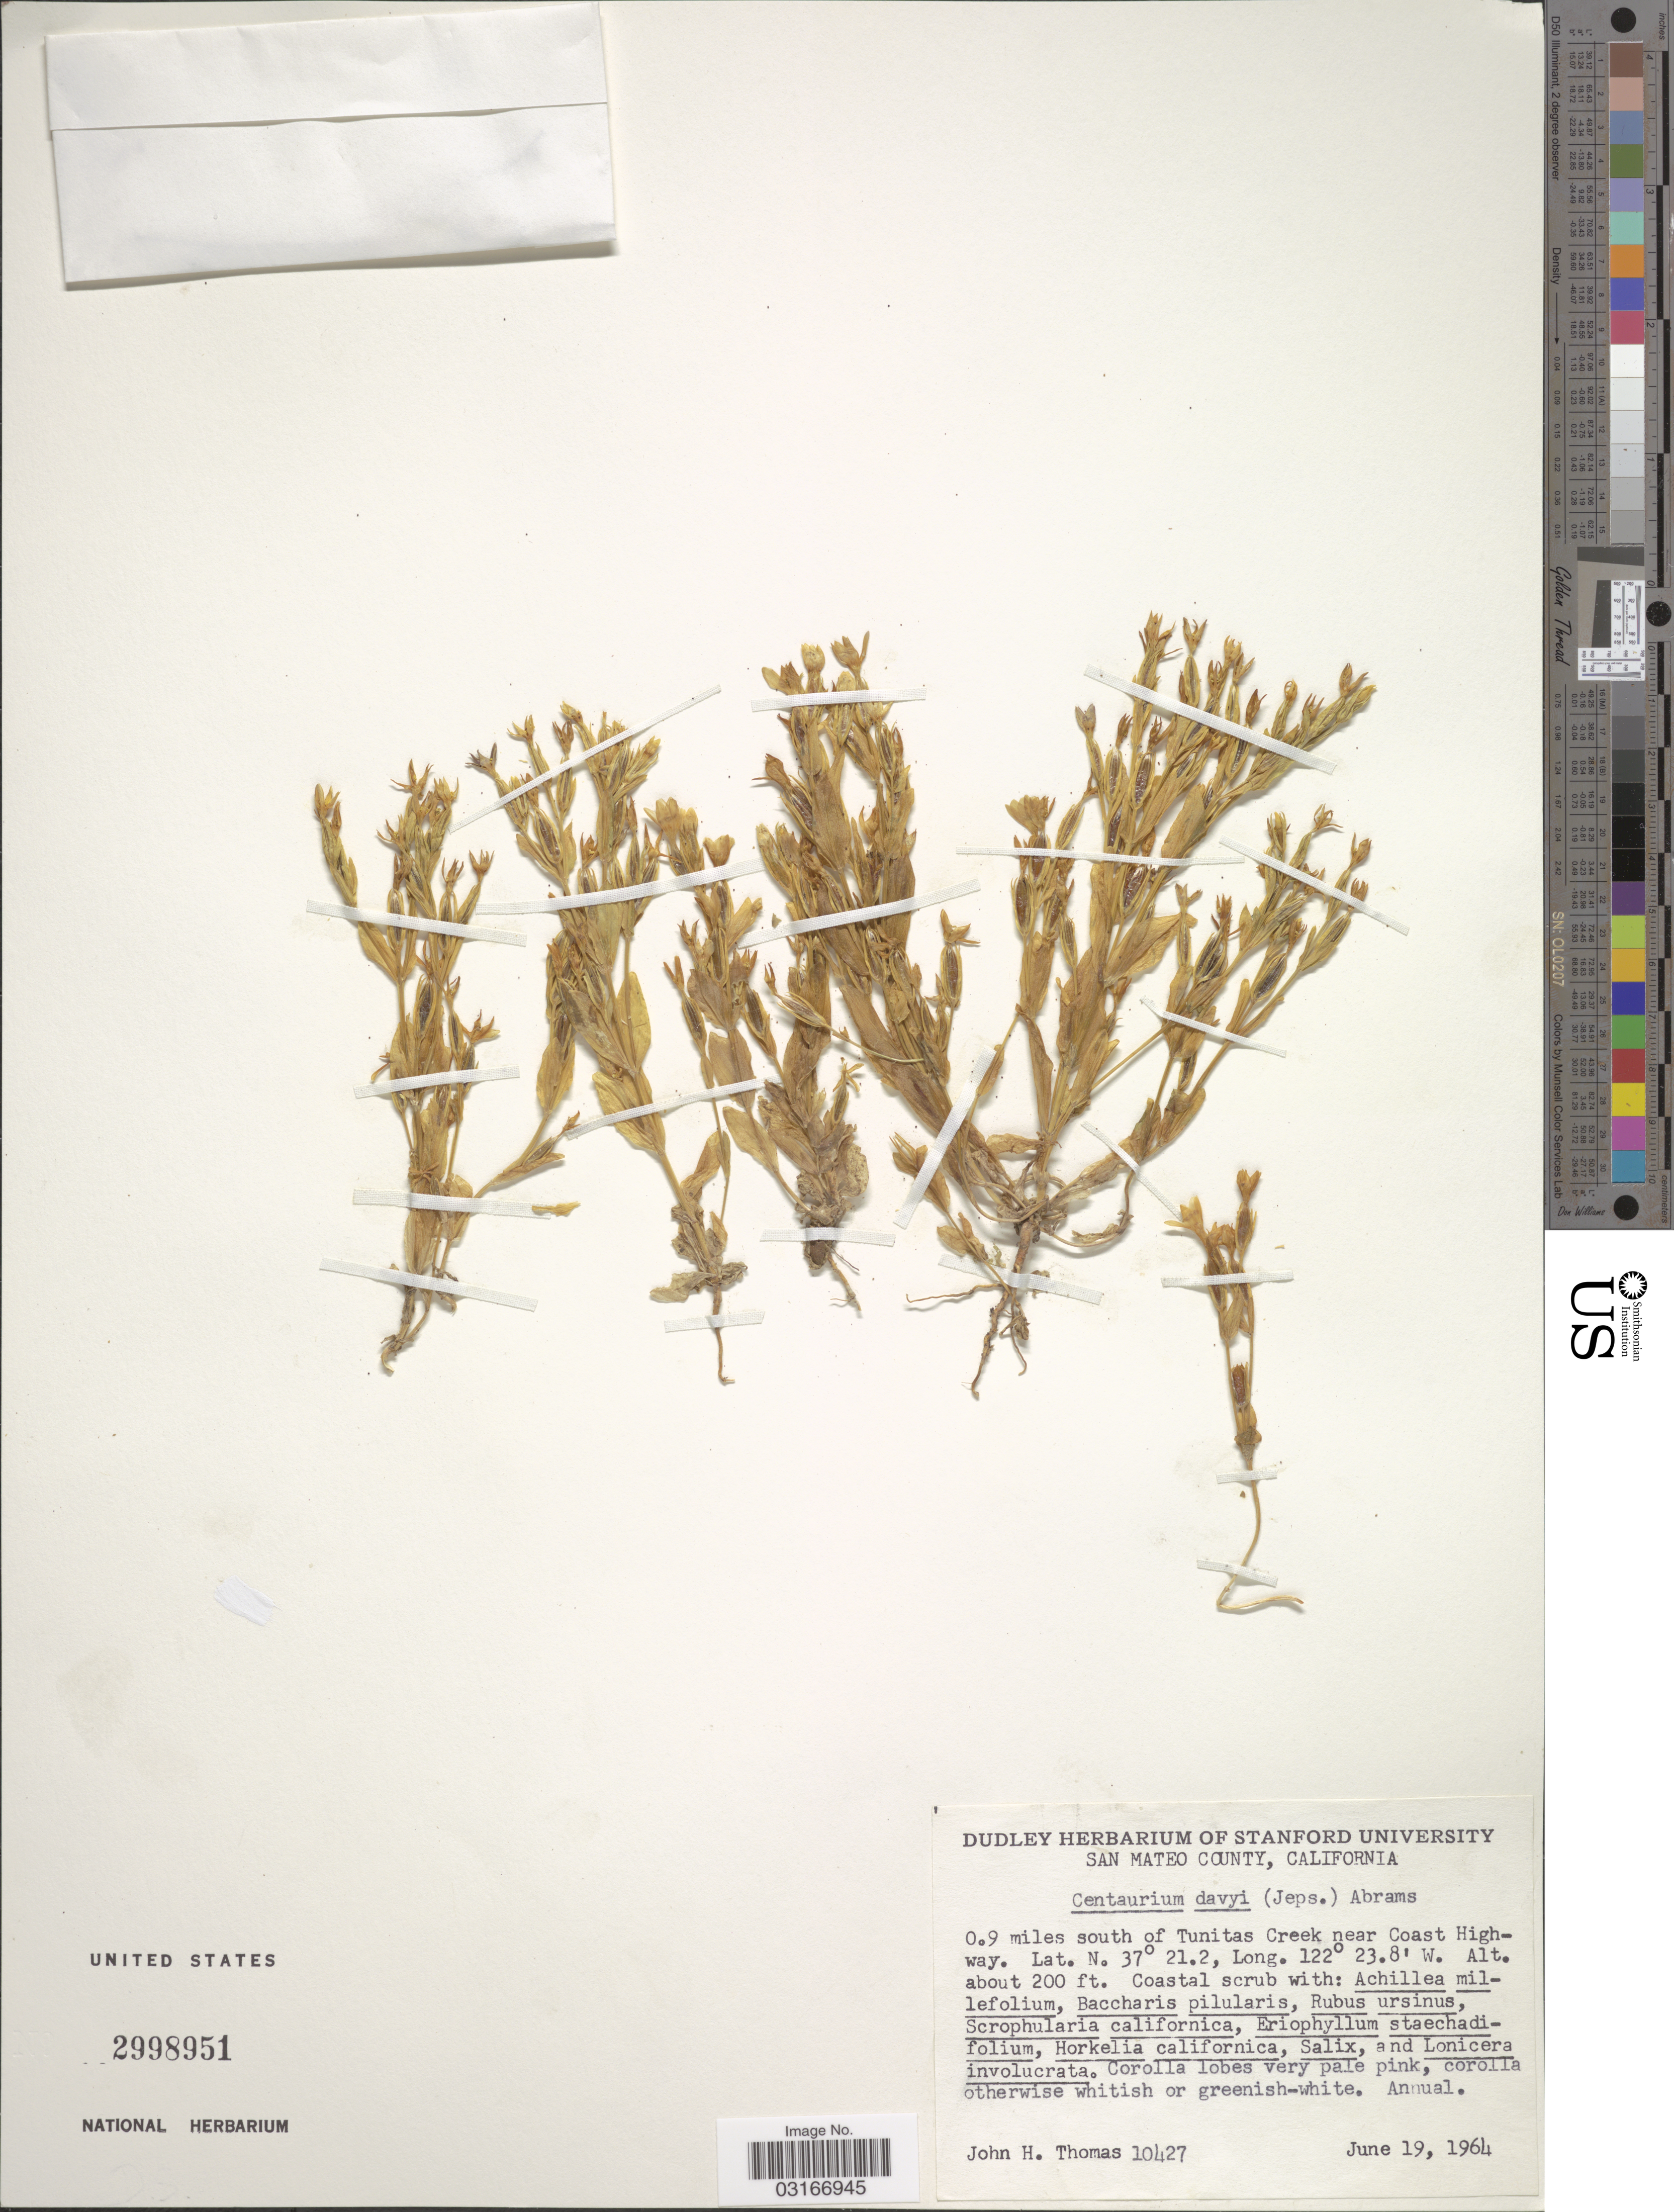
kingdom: Plantae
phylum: Tracheophyta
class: Magnoliopsida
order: Gentianales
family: Gentianaceae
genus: Centaurium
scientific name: Centaurium davyi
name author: (Jeps.) Abrams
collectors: J. H. Thomas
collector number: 10427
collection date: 1964-06-19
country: United States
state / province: California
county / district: San Mateo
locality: San Mateo County, 0.9 miles south of Tunitas Creek near Coast Highway.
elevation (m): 61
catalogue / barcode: US 2998951